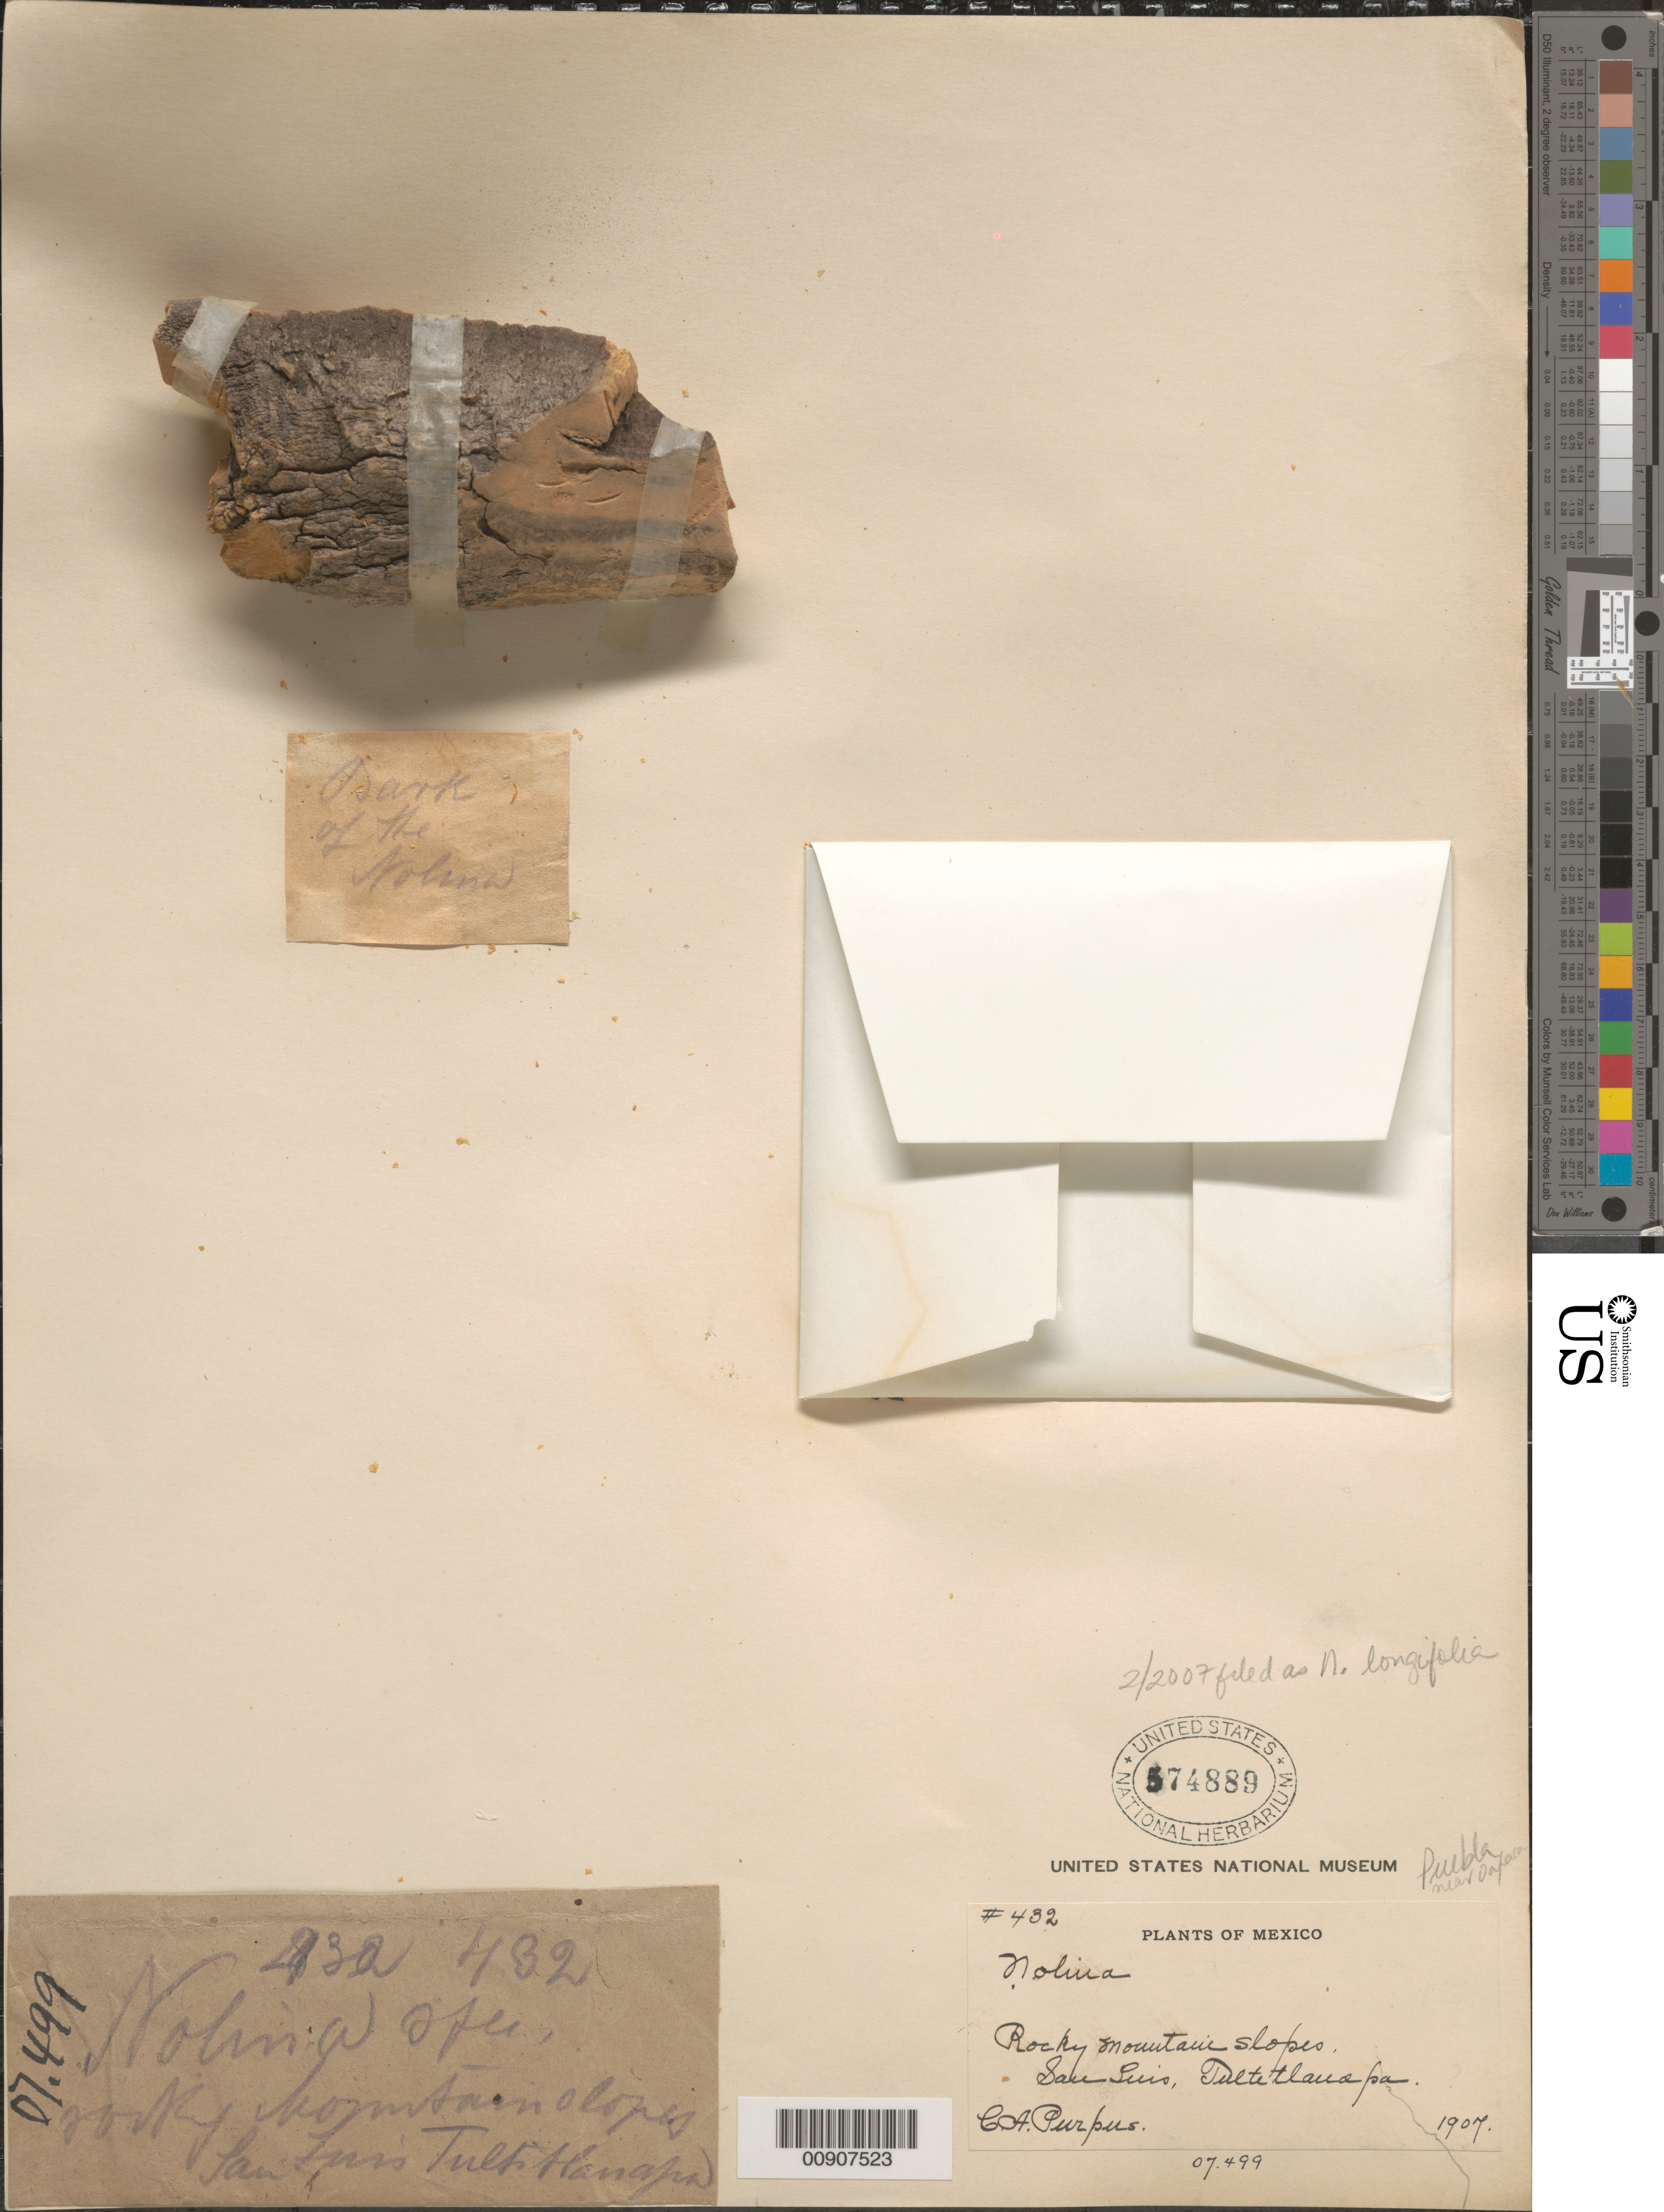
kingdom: Plantae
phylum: Tracheophyta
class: Liliopsida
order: Asparagales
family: Asparagaceae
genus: Nolina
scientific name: Nolina longifolia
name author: (Schult.) J.H. Hemsl.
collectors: C. A. Purpus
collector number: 432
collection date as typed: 1907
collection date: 1907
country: Mexico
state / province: Puebla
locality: San Luis Tultitlanapa.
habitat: Rocky mountain slopes.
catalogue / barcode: US 574889